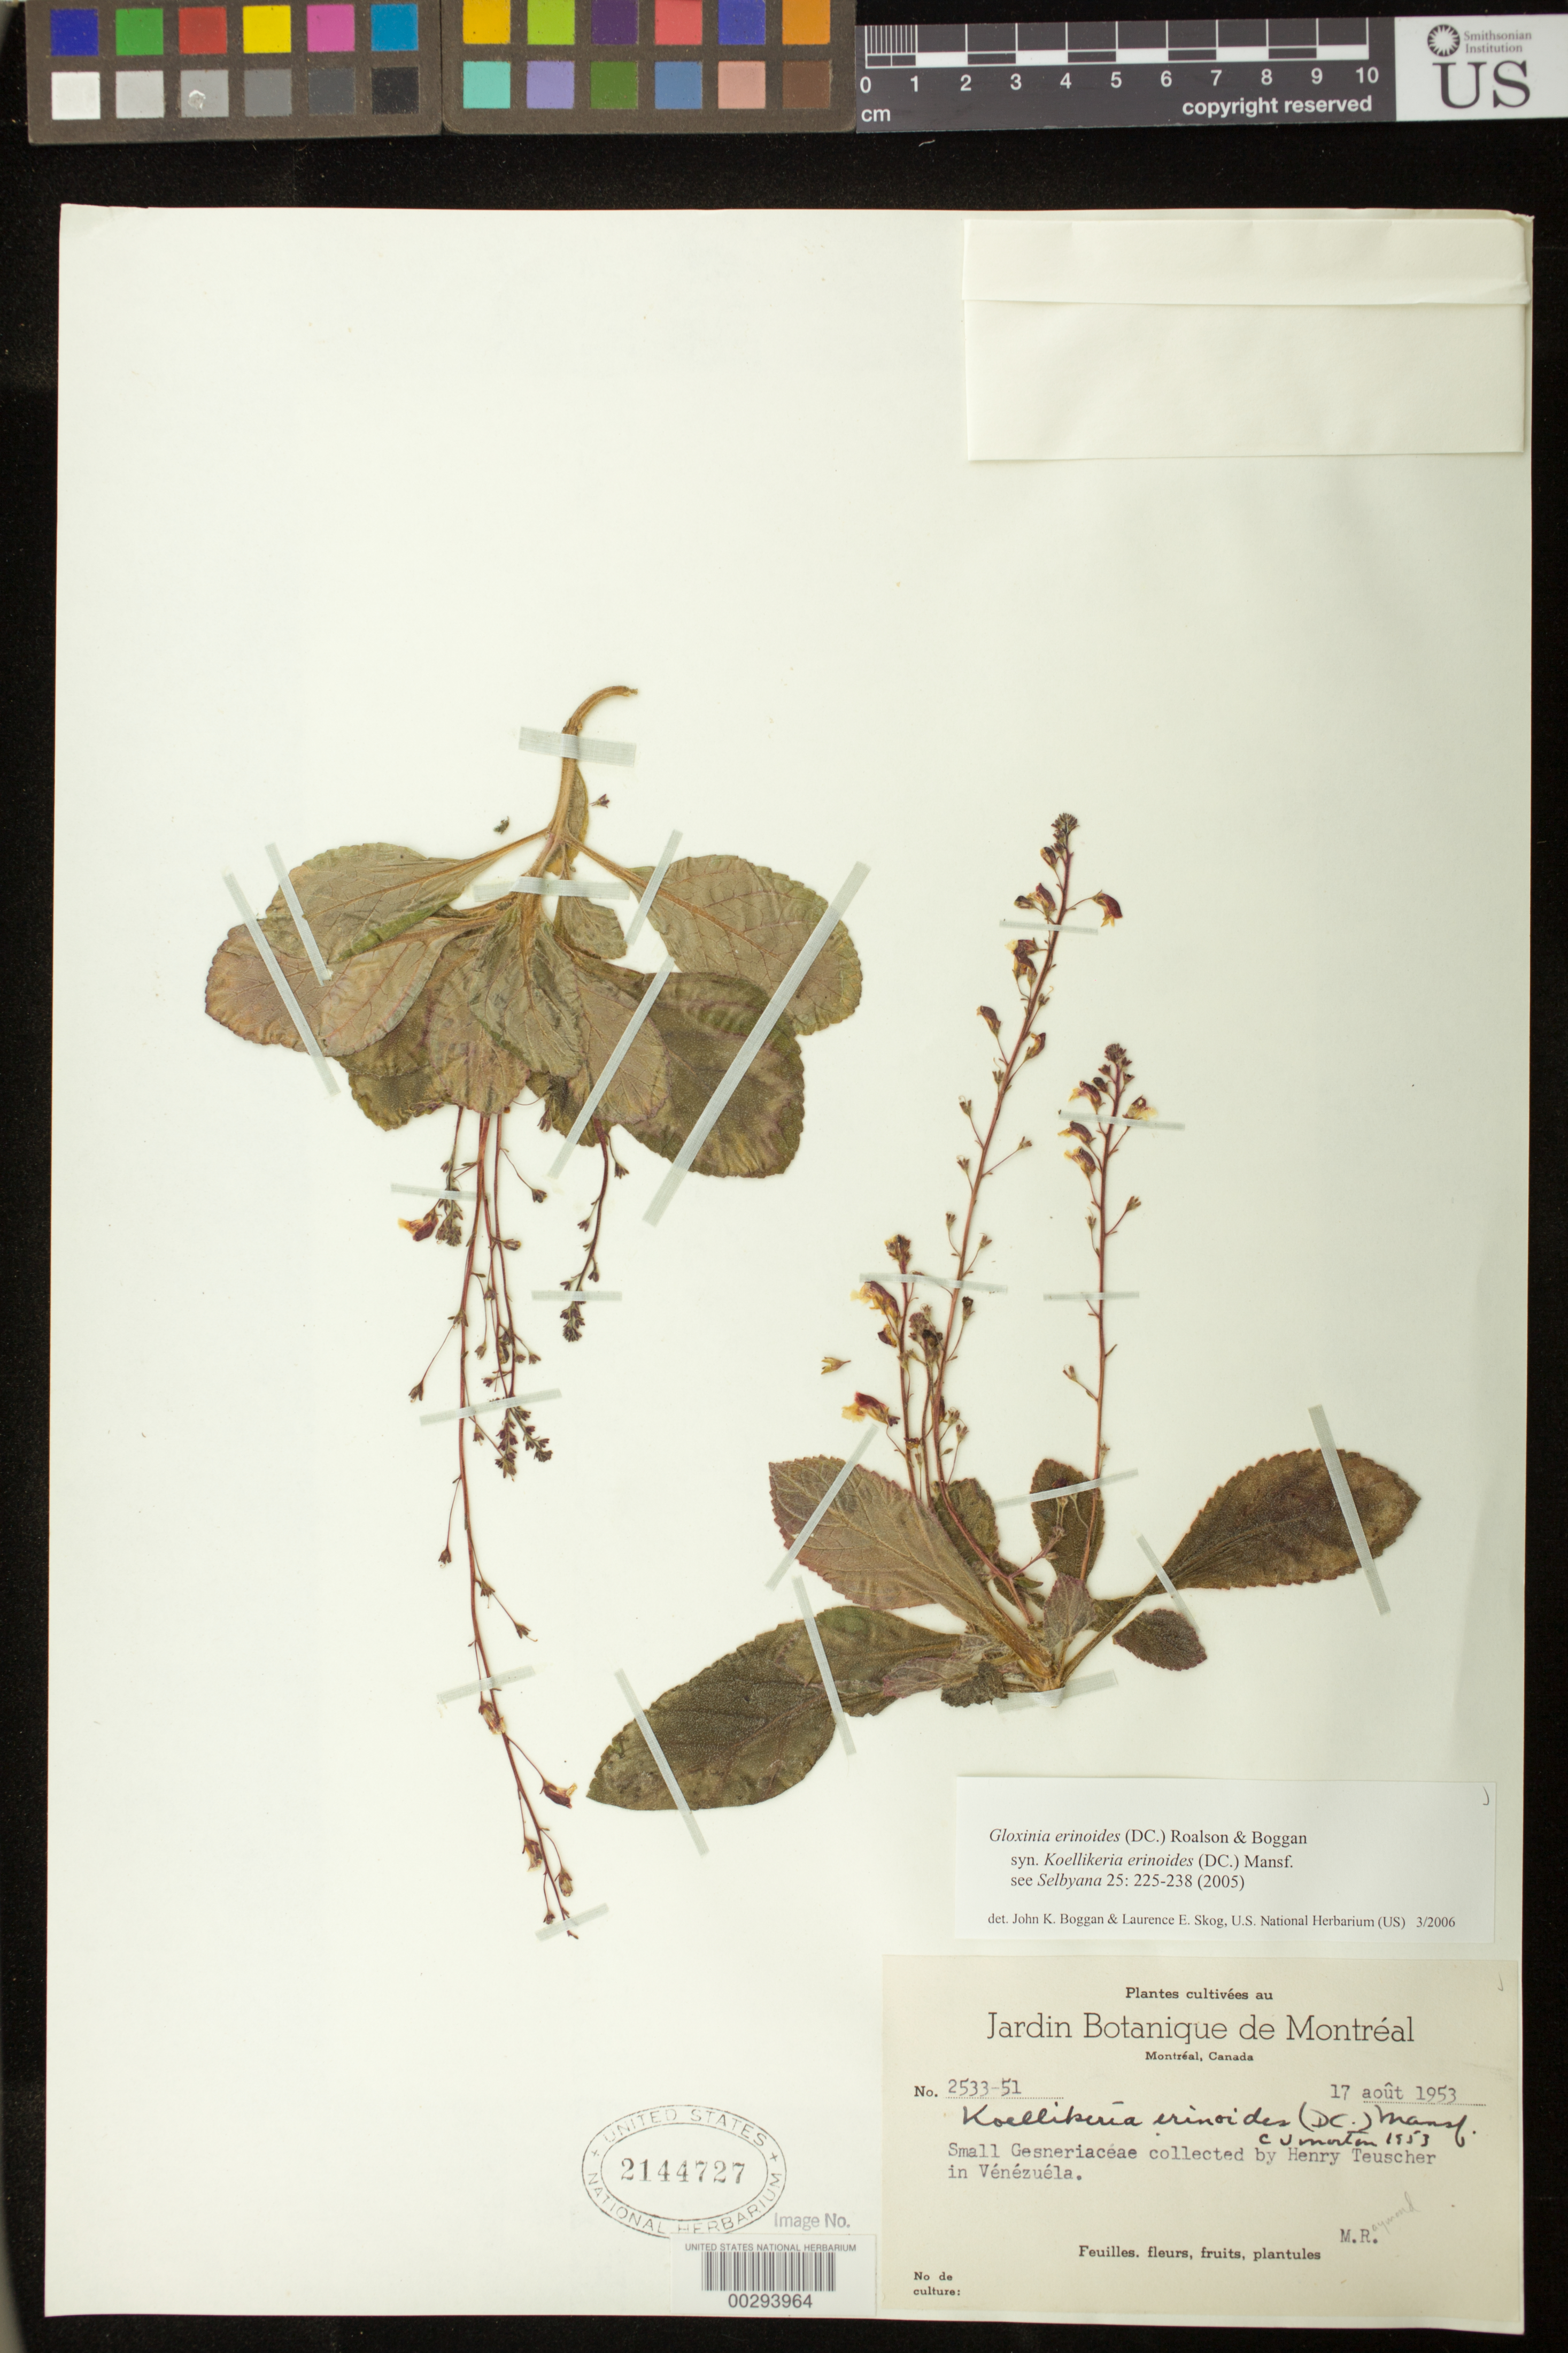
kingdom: Plantae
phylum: Tracheophyta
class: Magnoliopsida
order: Lamiales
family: Gesneriaceae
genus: Gloxinia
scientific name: Gloxinia erinoides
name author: (DC.) Roalson & Boggan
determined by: Boggan, J. K.; Skog, L. E.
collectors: M. Raymond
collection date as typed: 17 Aug 1953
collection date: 1953-08-17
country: Venezuela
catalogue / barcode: US 2144727